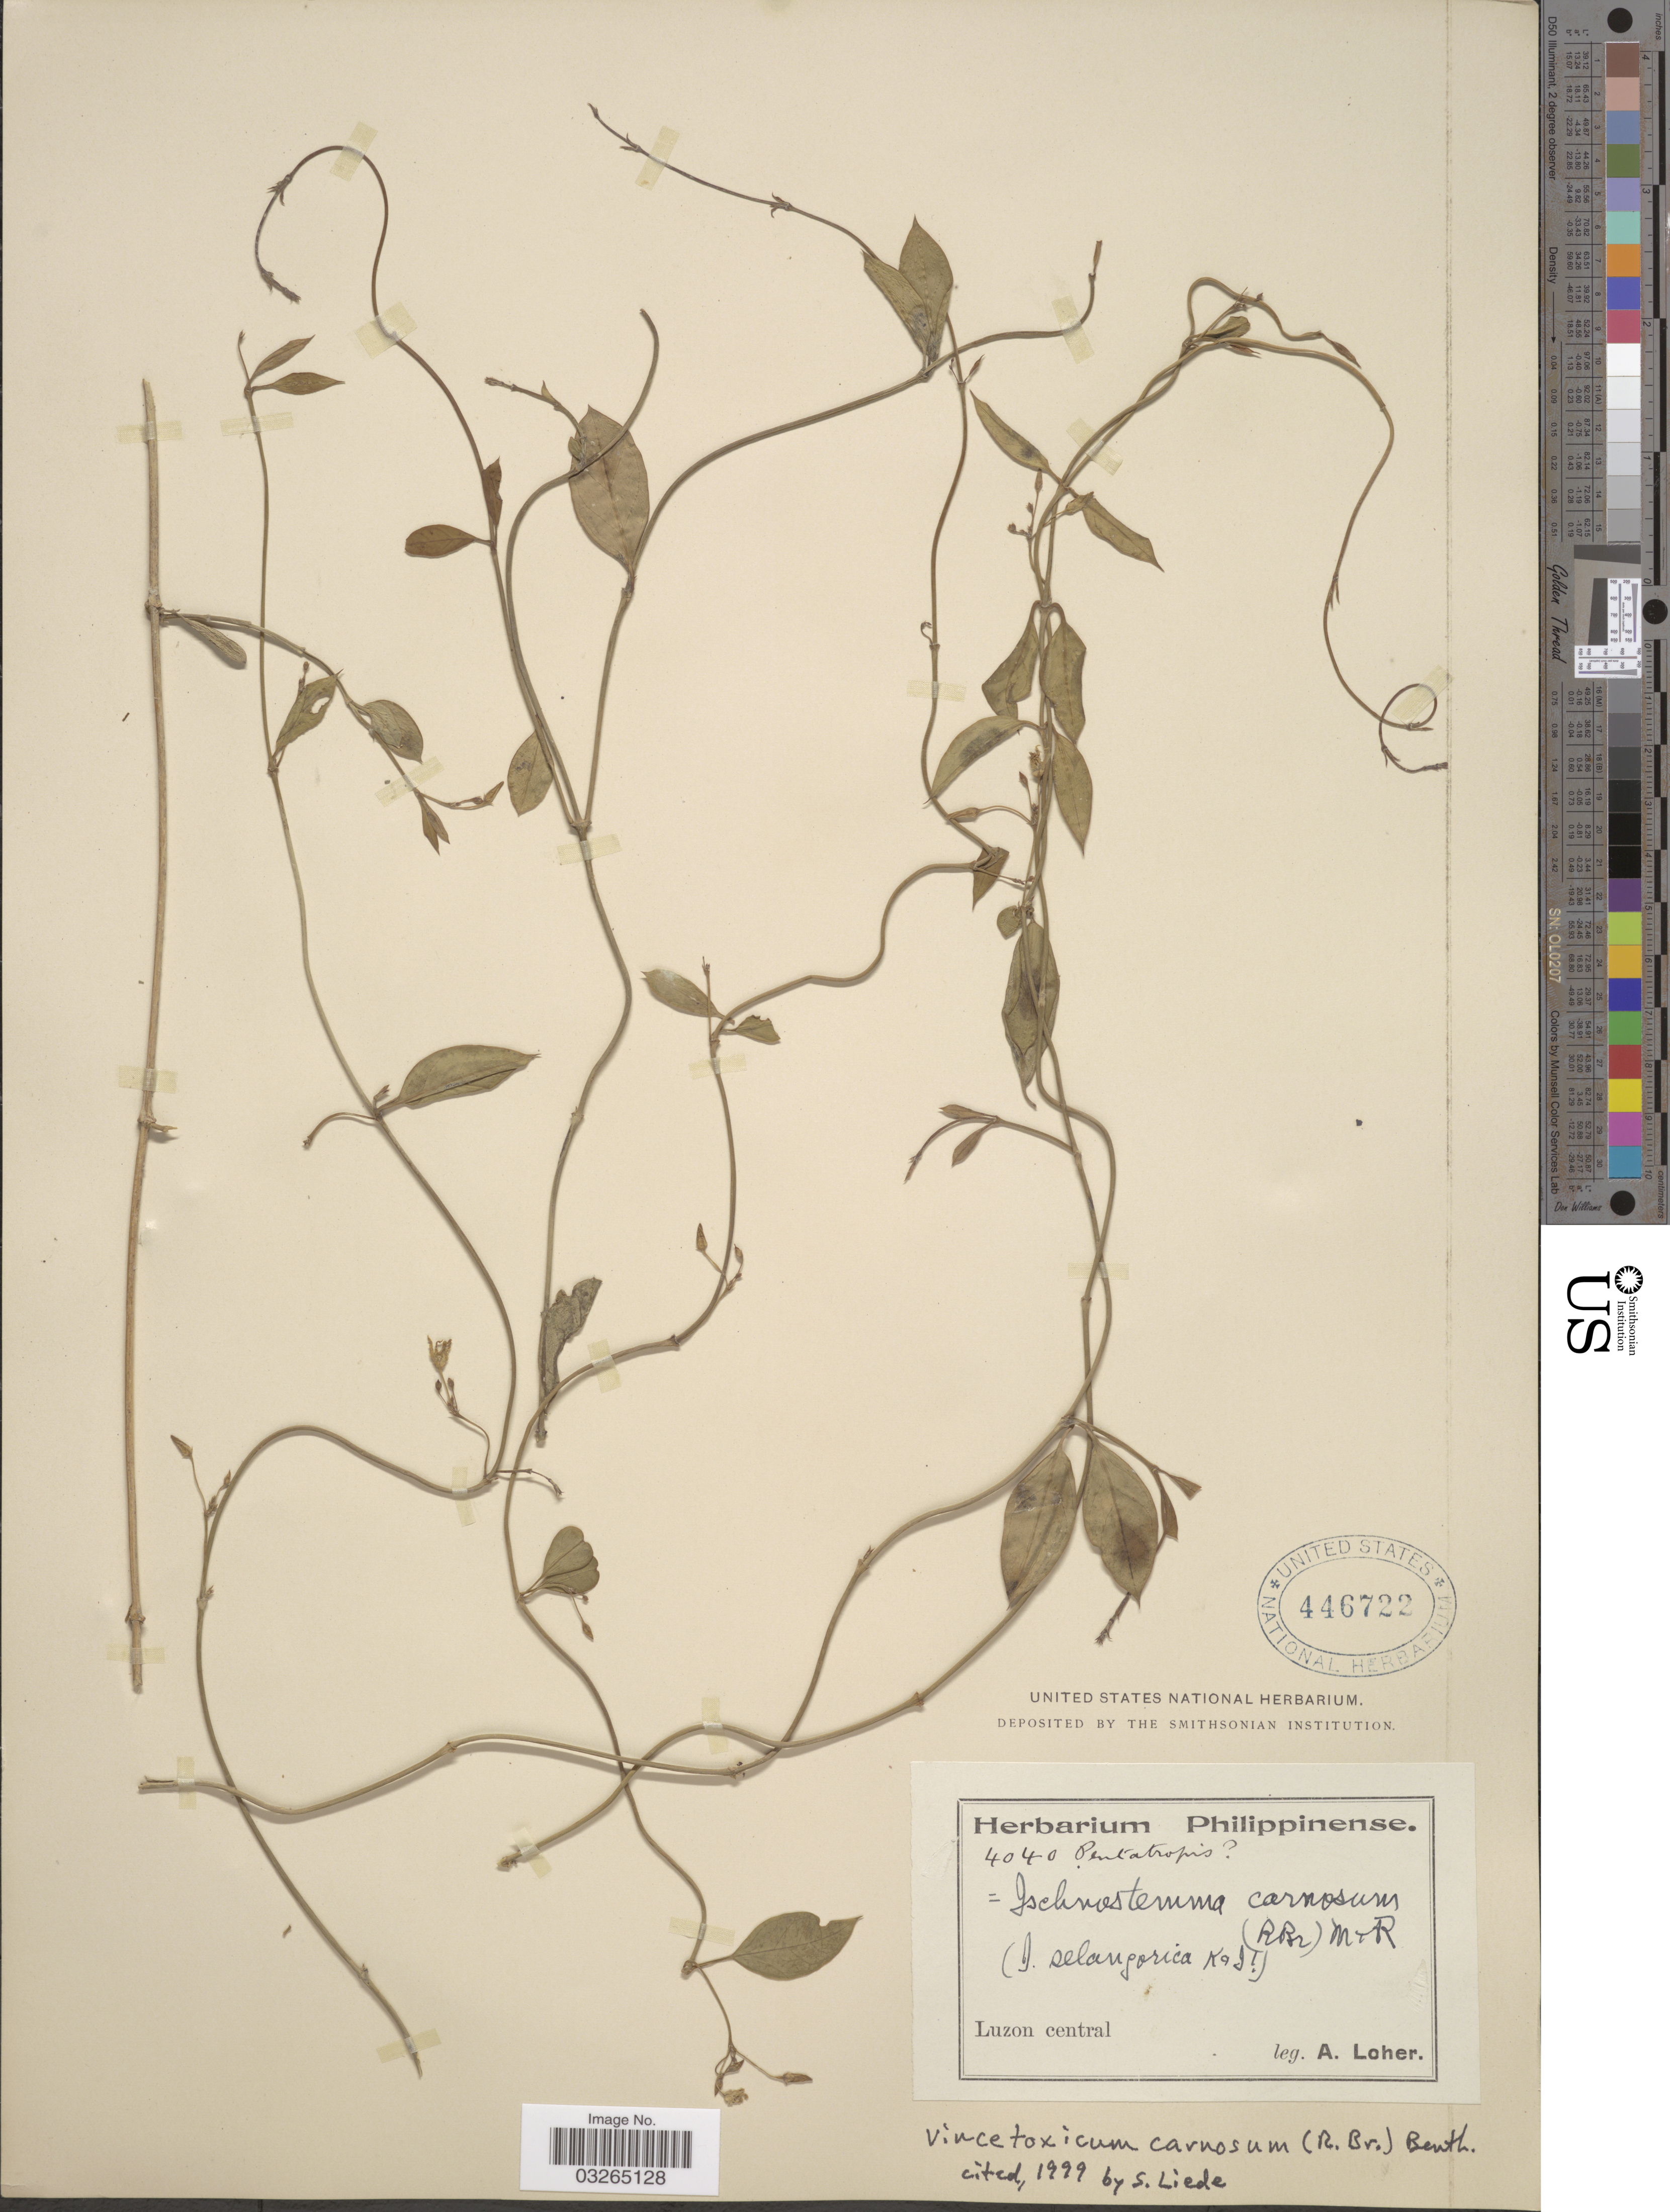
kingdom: Plantae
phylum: Tracheophyta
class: Magnoliopsida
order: Gentianales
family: Apocynaceae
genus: Vincetoxicum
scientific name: Vincetoxicum carnosum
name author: (R. Br.) Benth.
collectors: A. Loher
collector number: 4040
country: Philippines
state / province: Central Luzon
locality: Luzon Central.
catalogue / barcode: US 446722